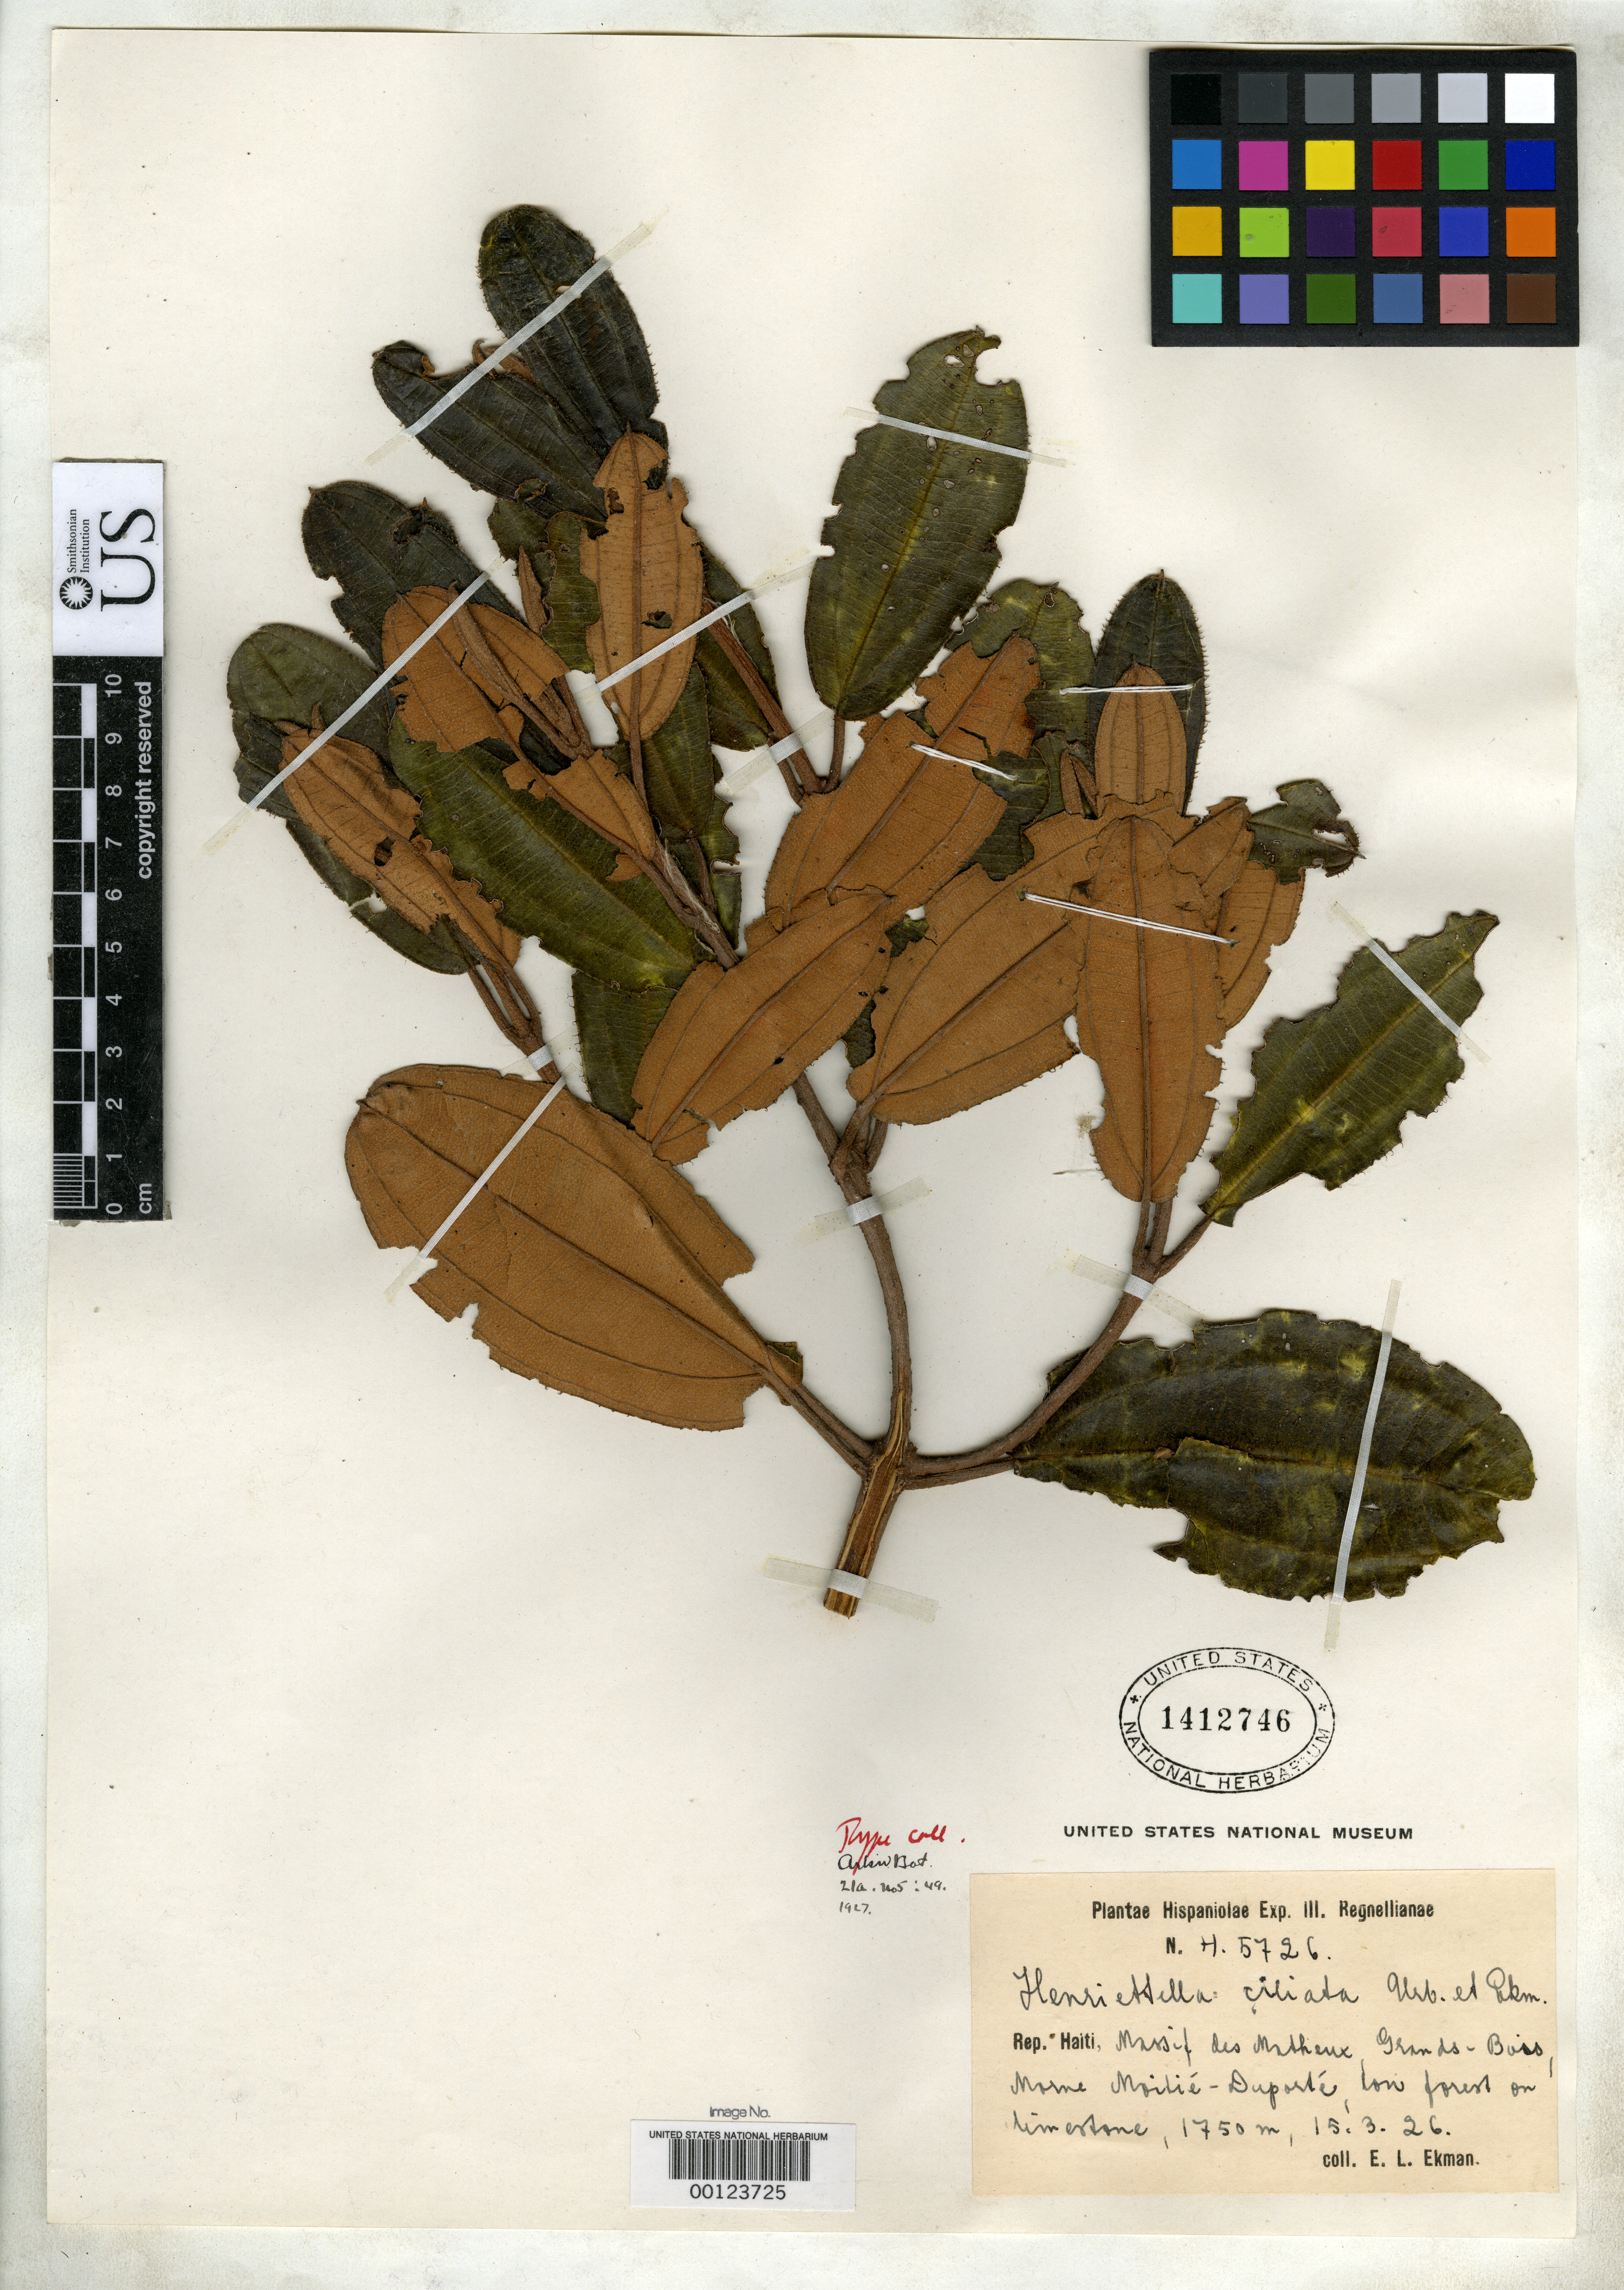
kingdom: Plantae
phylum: Tracheophyta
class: Magnoliopsida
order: Myrtales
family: Melastomataceae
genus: Henriettella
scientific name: Henriettella ciliata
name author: Urb. & Ekman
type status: Isotype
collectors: E. L. Ekman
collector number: H 5726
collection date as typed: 15 Mar 1926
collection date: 1926-03-15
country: Haiti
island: Hispaniola Island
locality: Massif des Matheux, Grands-Bois.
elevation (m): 1750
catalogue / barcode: US 1412746